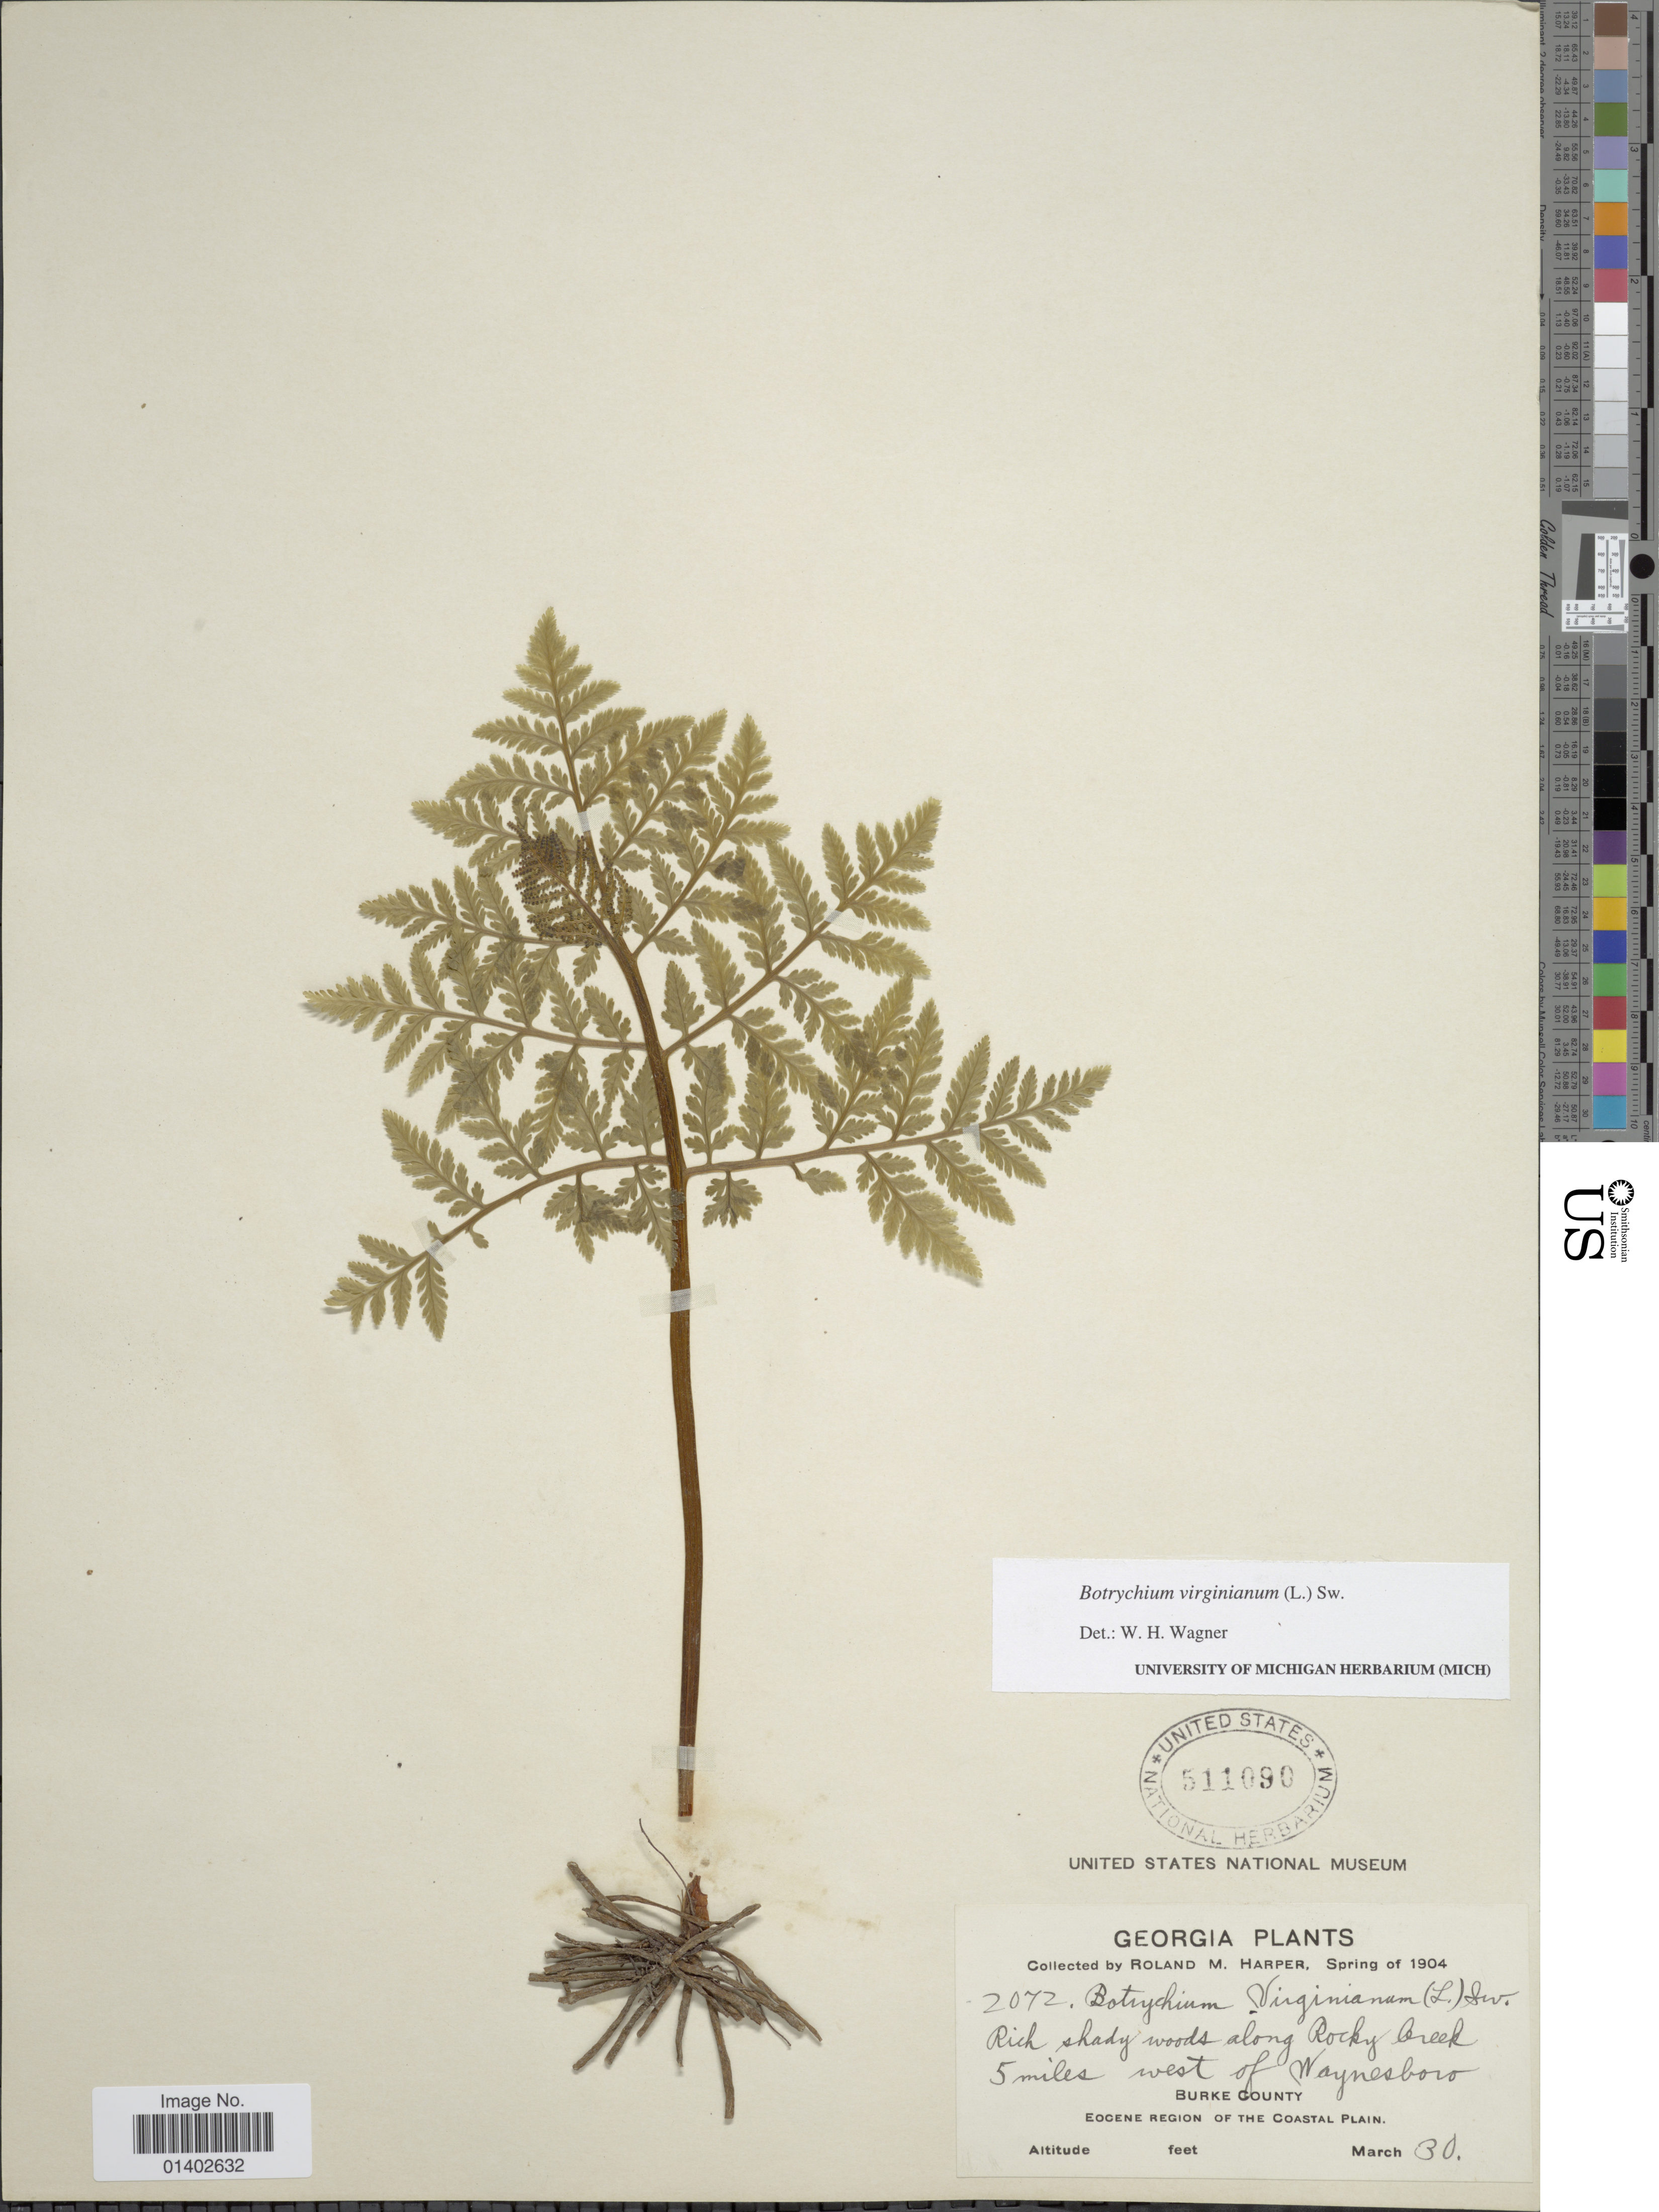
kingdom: Plantae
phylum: Tracheophyta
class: Polypodiopsida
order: Ophioglossales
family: Ophioglossaceae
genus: Botrychium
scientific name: Botrychium virginianum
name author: (L.) Sw.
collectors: R. M. Harper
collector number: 2072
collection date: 1904-03-30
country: United States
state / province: Georgia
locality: Rich shady woods along Rocky Creek 5 miles west of Waynesboro, Burke County, Eocene Region of the Coastal Plain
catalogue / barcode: US 511090